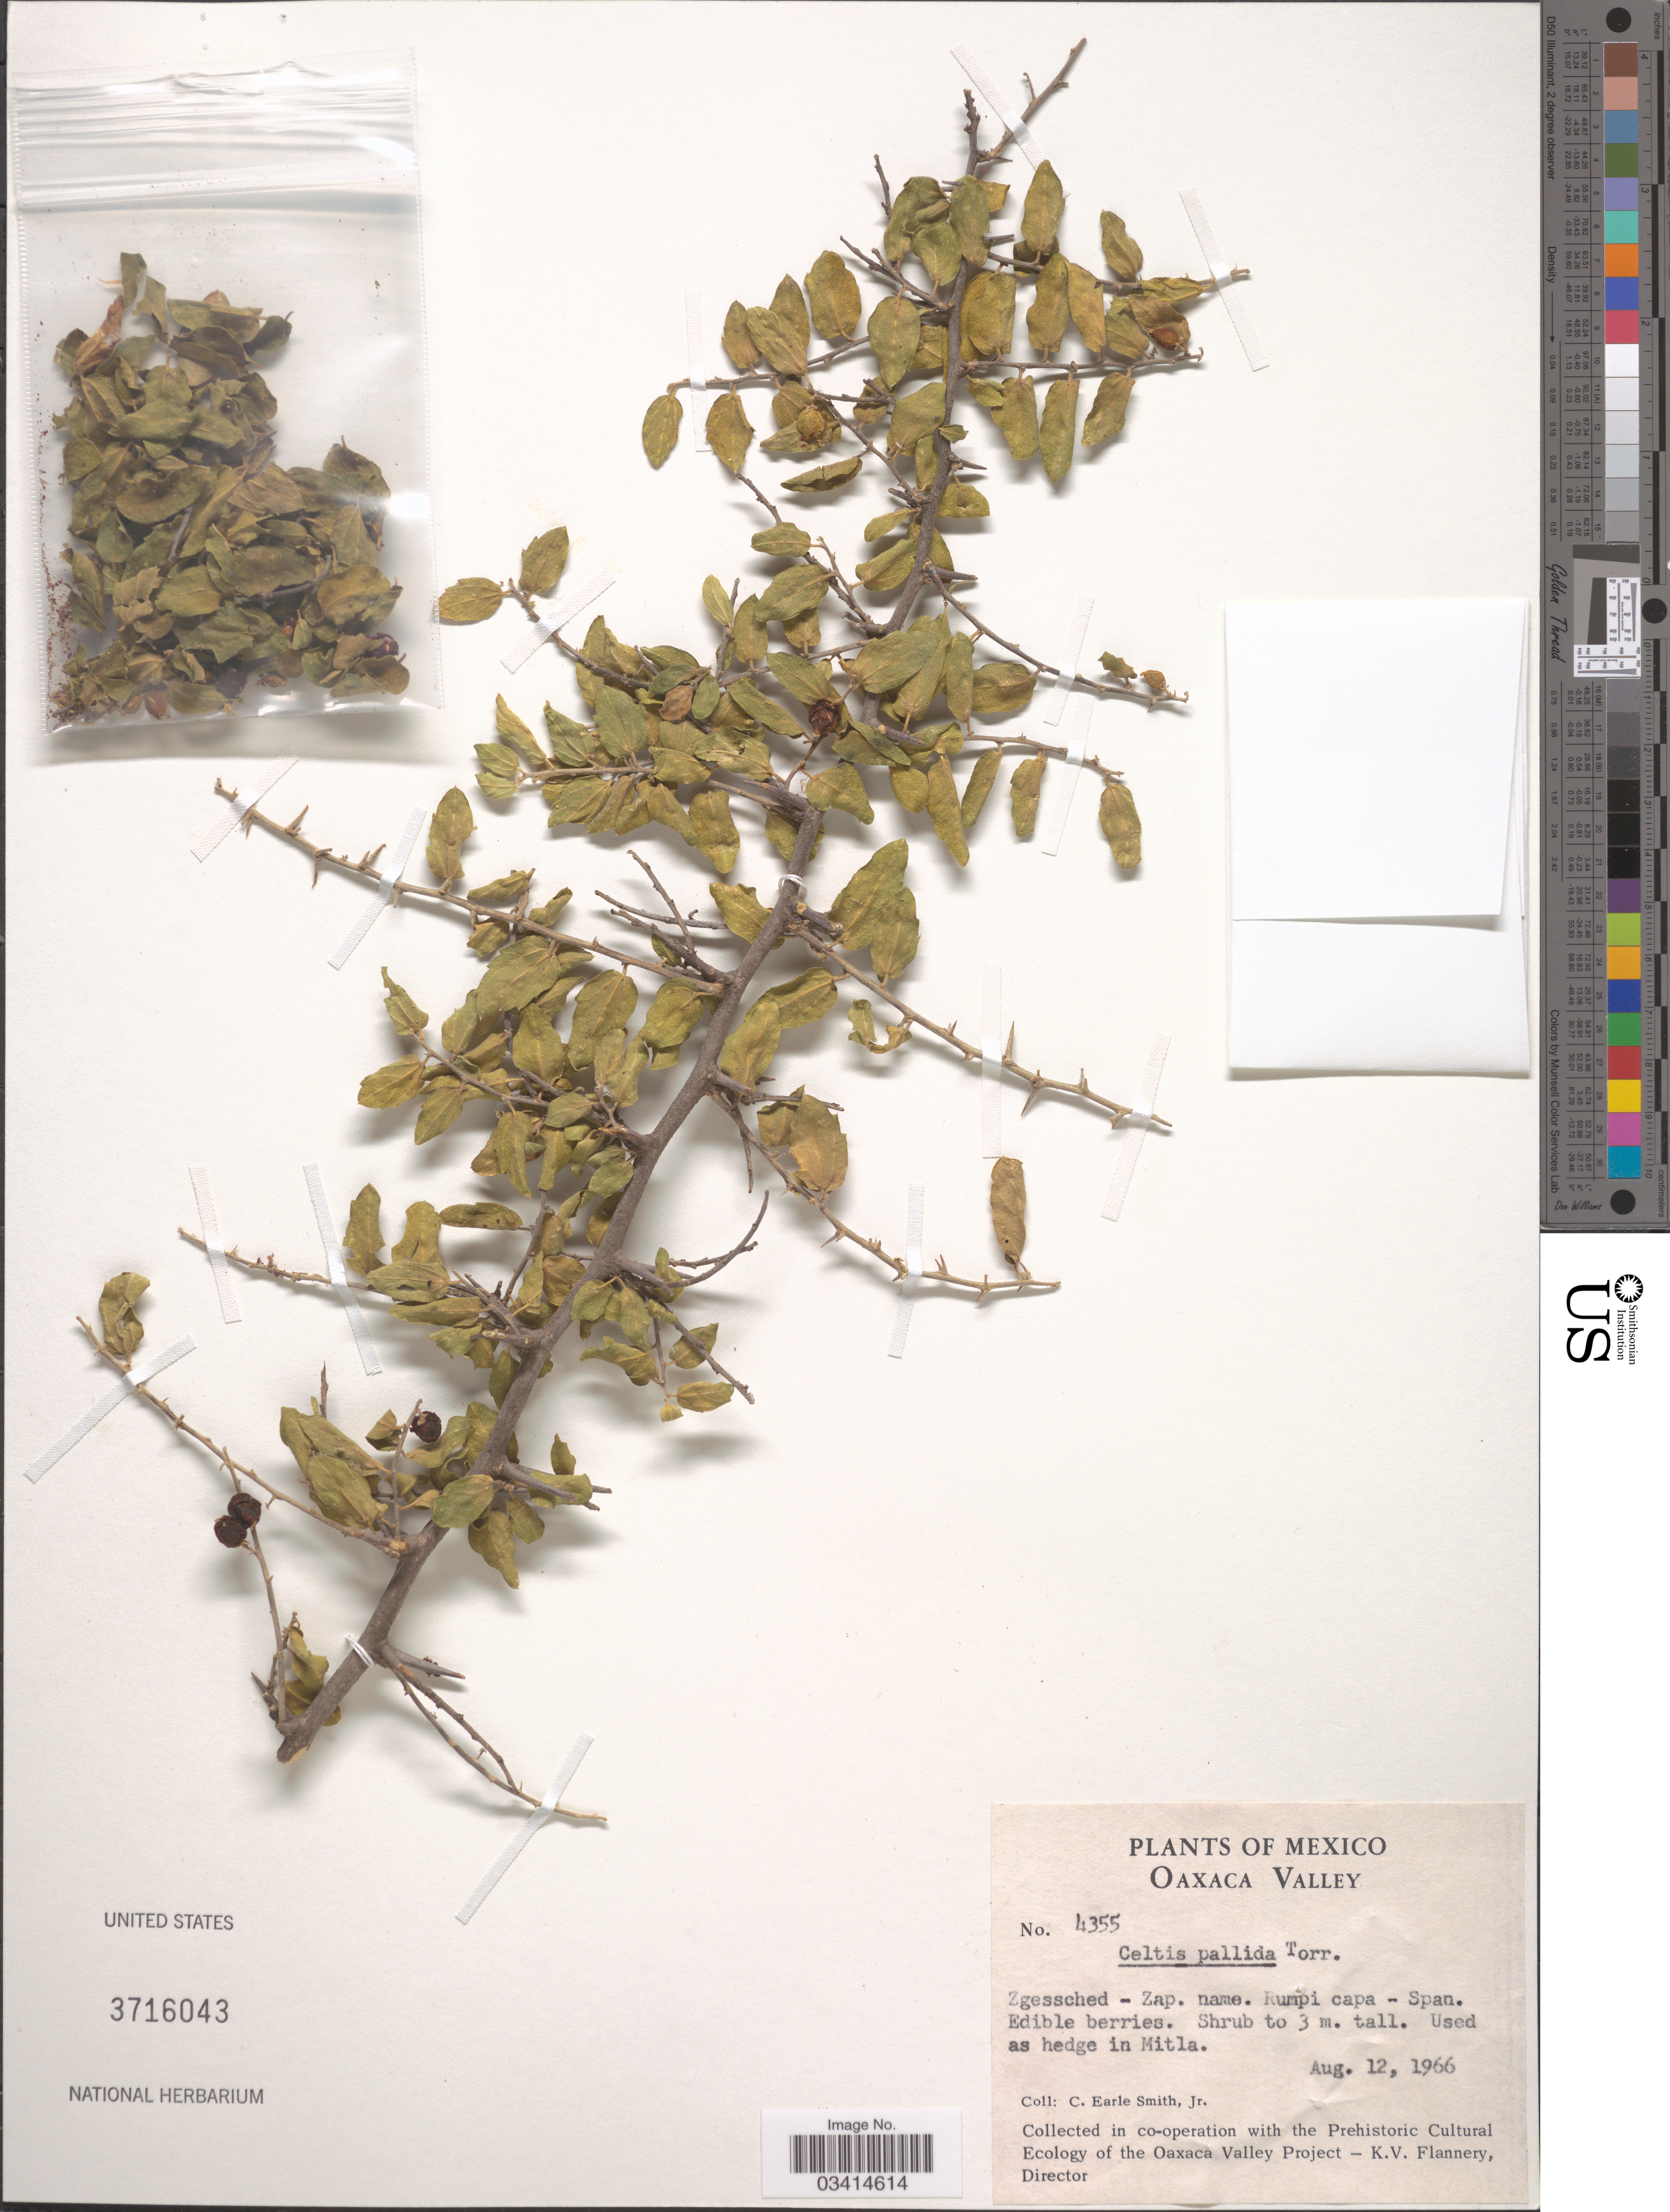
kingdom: Plantae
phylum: Tracheophyta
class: Magnoliopsida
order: Rosales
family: Cannabaceae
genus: Celtis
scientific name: Celtis pallida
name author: Torr. in Emory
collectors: C. E. Smith Jr.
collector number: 4355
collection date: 1966-08-12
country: Mexico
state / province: Oaxaca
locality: Oaxaca Valley.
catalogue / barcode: US 3716043